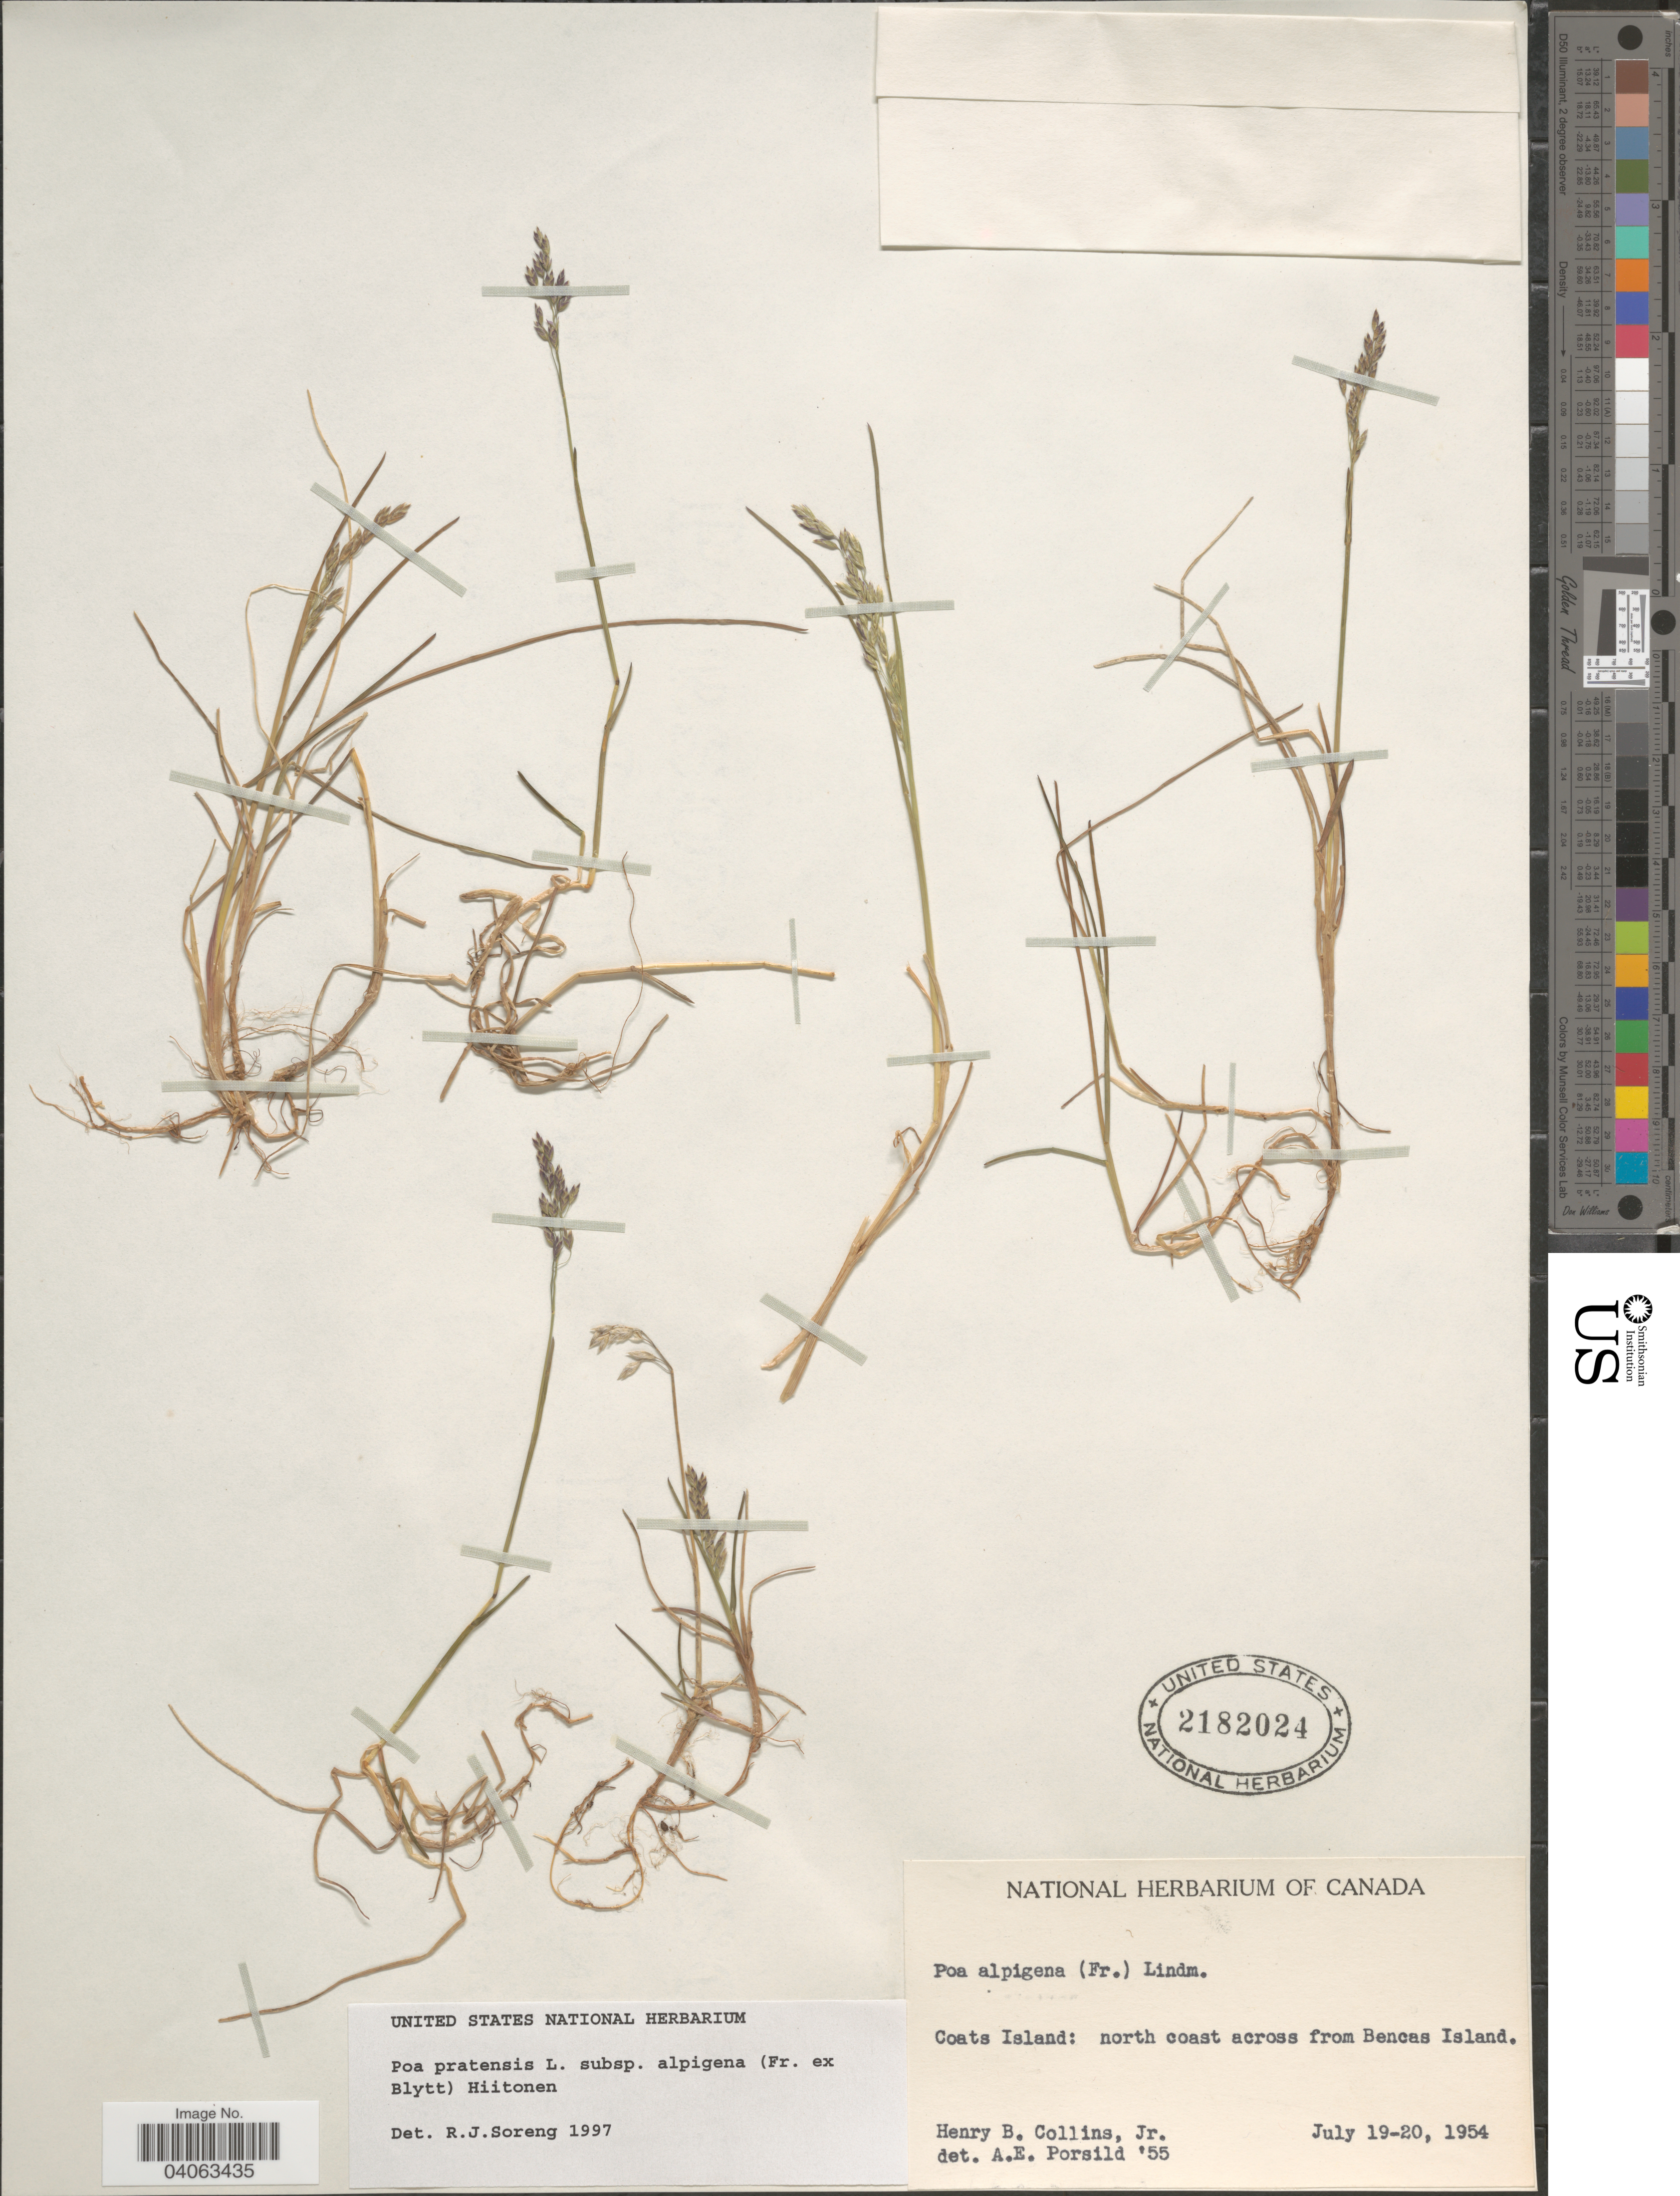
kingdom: Plantae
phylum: Tracheophyta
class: Liliopsida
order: Poales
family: Poaceae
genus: Poa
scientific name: Poa pratensis subsp. alpigena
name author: (Lindm.) Hiitonen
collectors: H. Collins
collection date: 1954-07-19/1954-07-20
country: Canada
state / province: Nunavut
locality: Coats Island: north coast across from Bencas Island.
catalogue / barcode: US 2182024